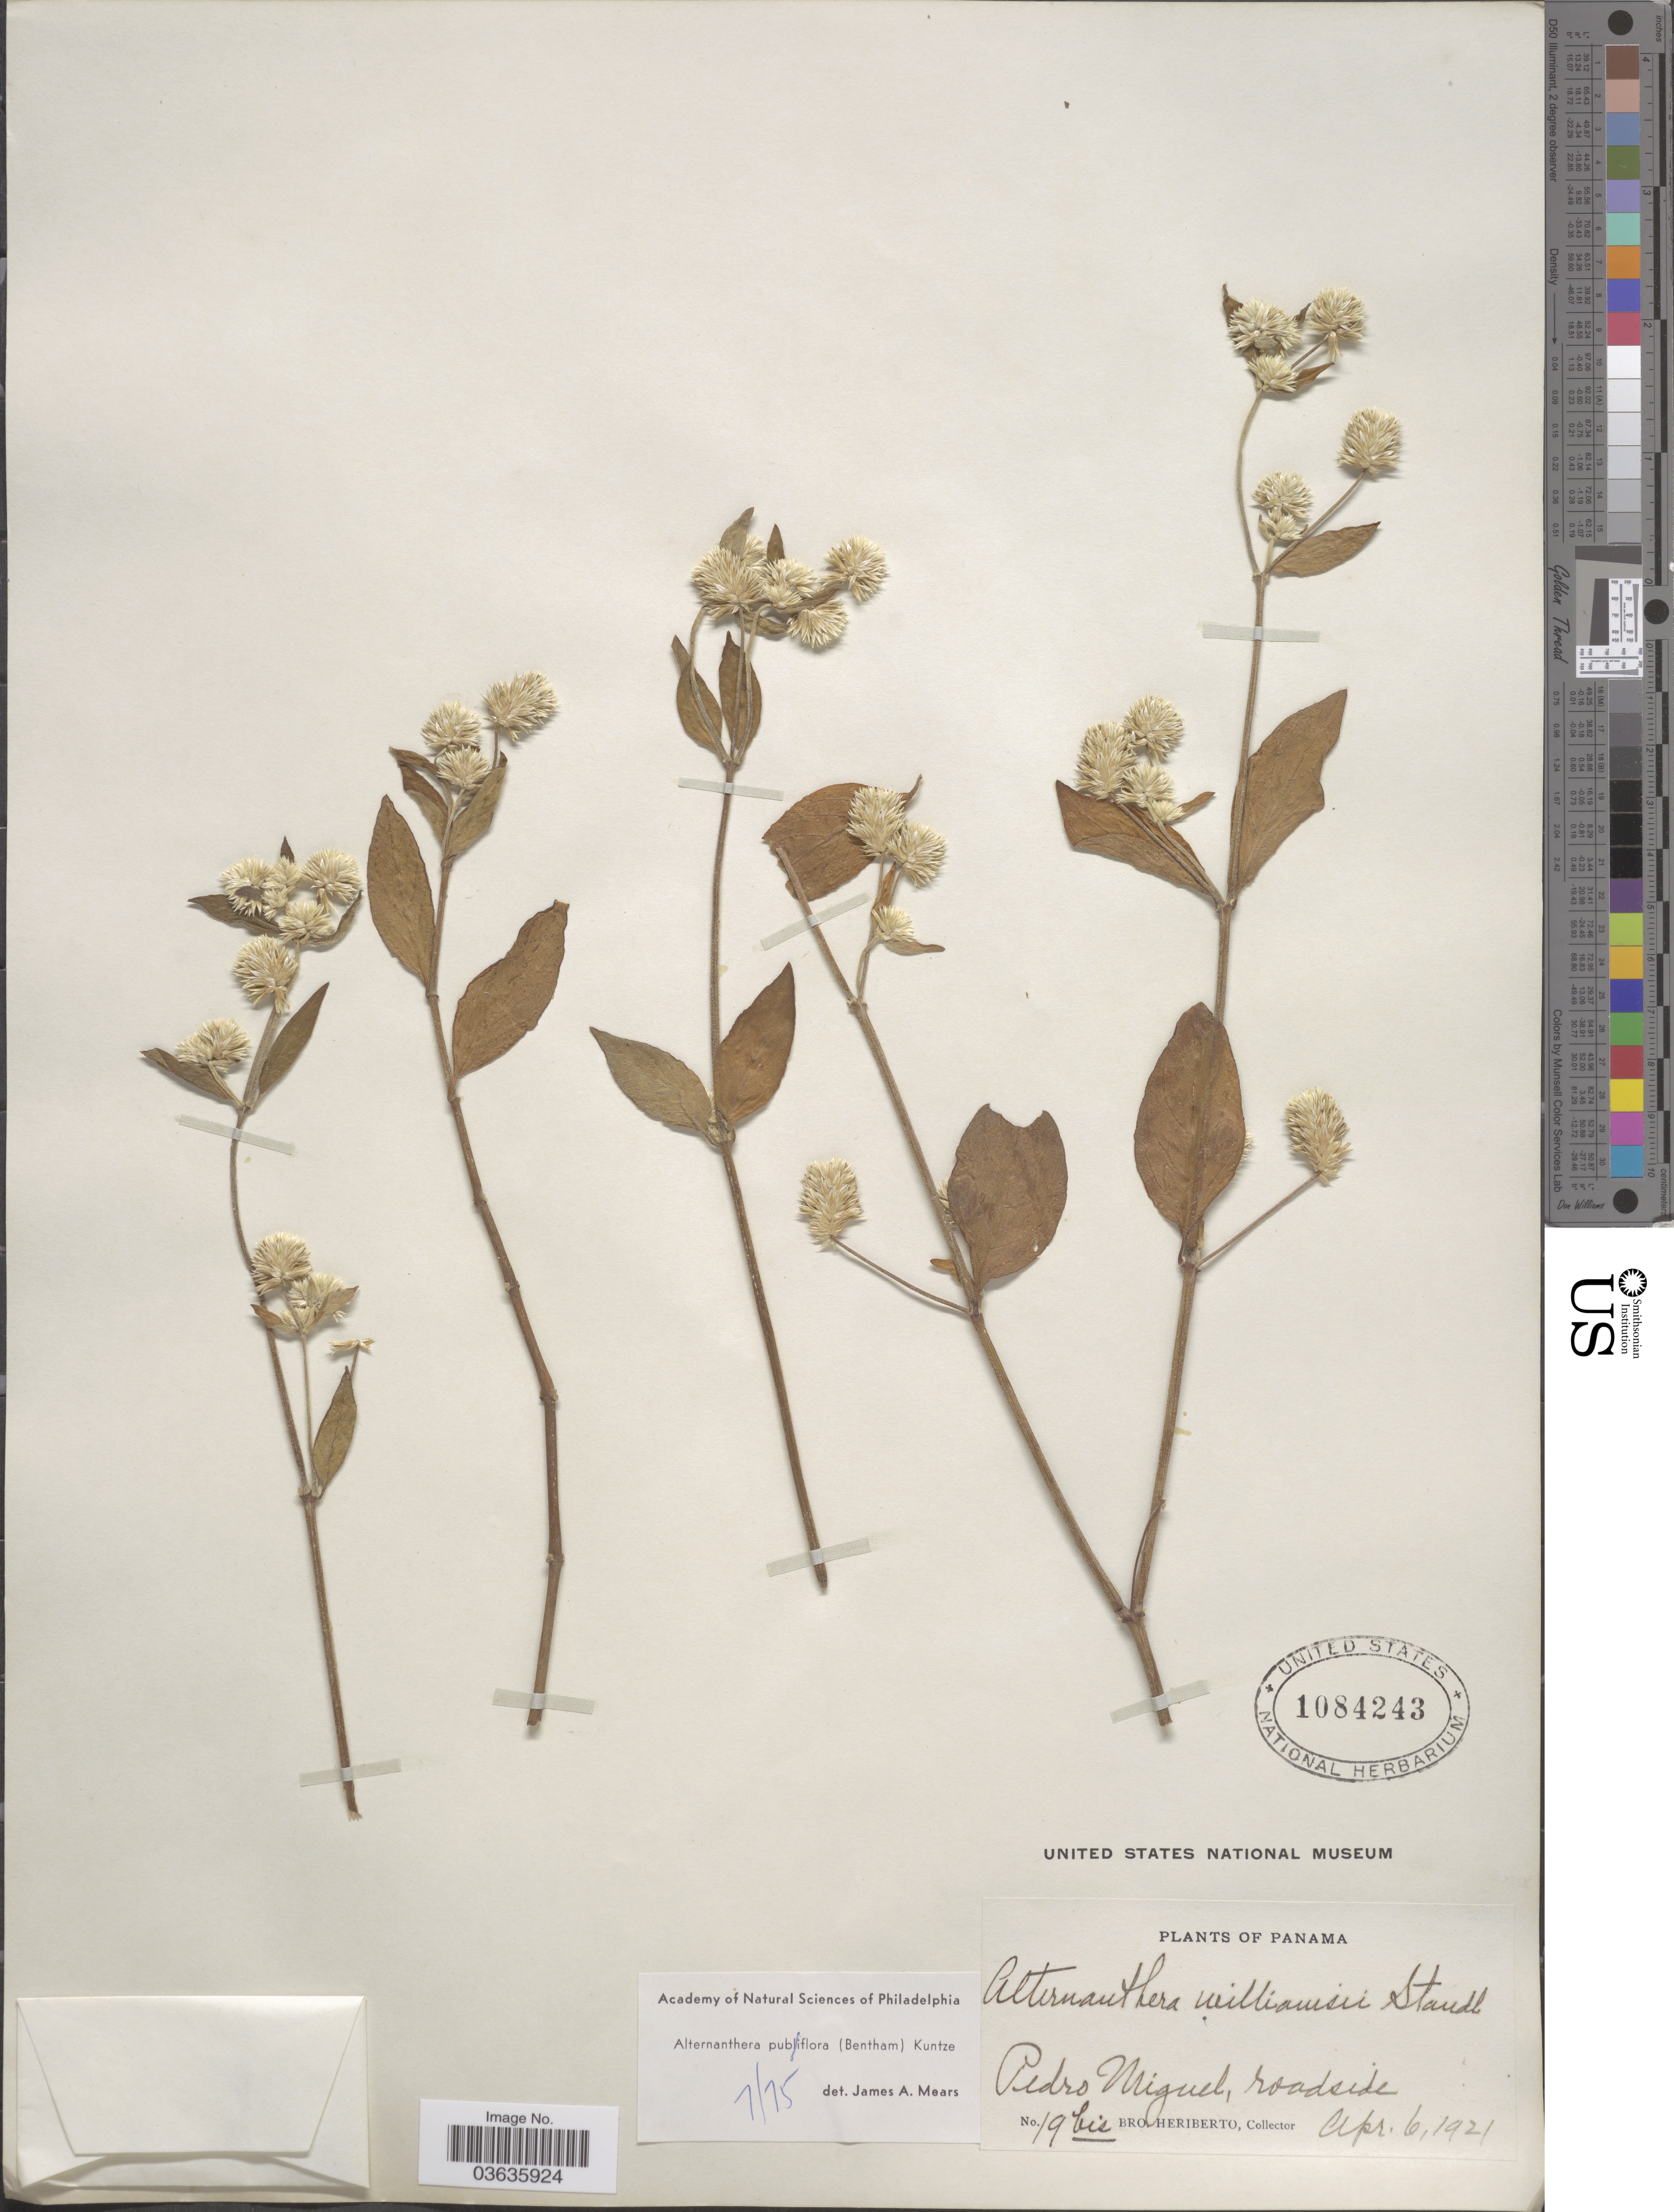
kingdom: Plantae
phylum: Tracheophyta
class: Magnoliopsida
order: Caryophyllales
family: Amaranthaceae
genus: Alternanthera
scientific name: Alternanthera pubiflora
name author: (Benth.) Kuntze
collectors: B. Heriberto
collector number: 19bis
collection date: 1921-04-06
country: Panama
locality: Pedro Miguel, roadside.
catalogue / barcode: US 1084243